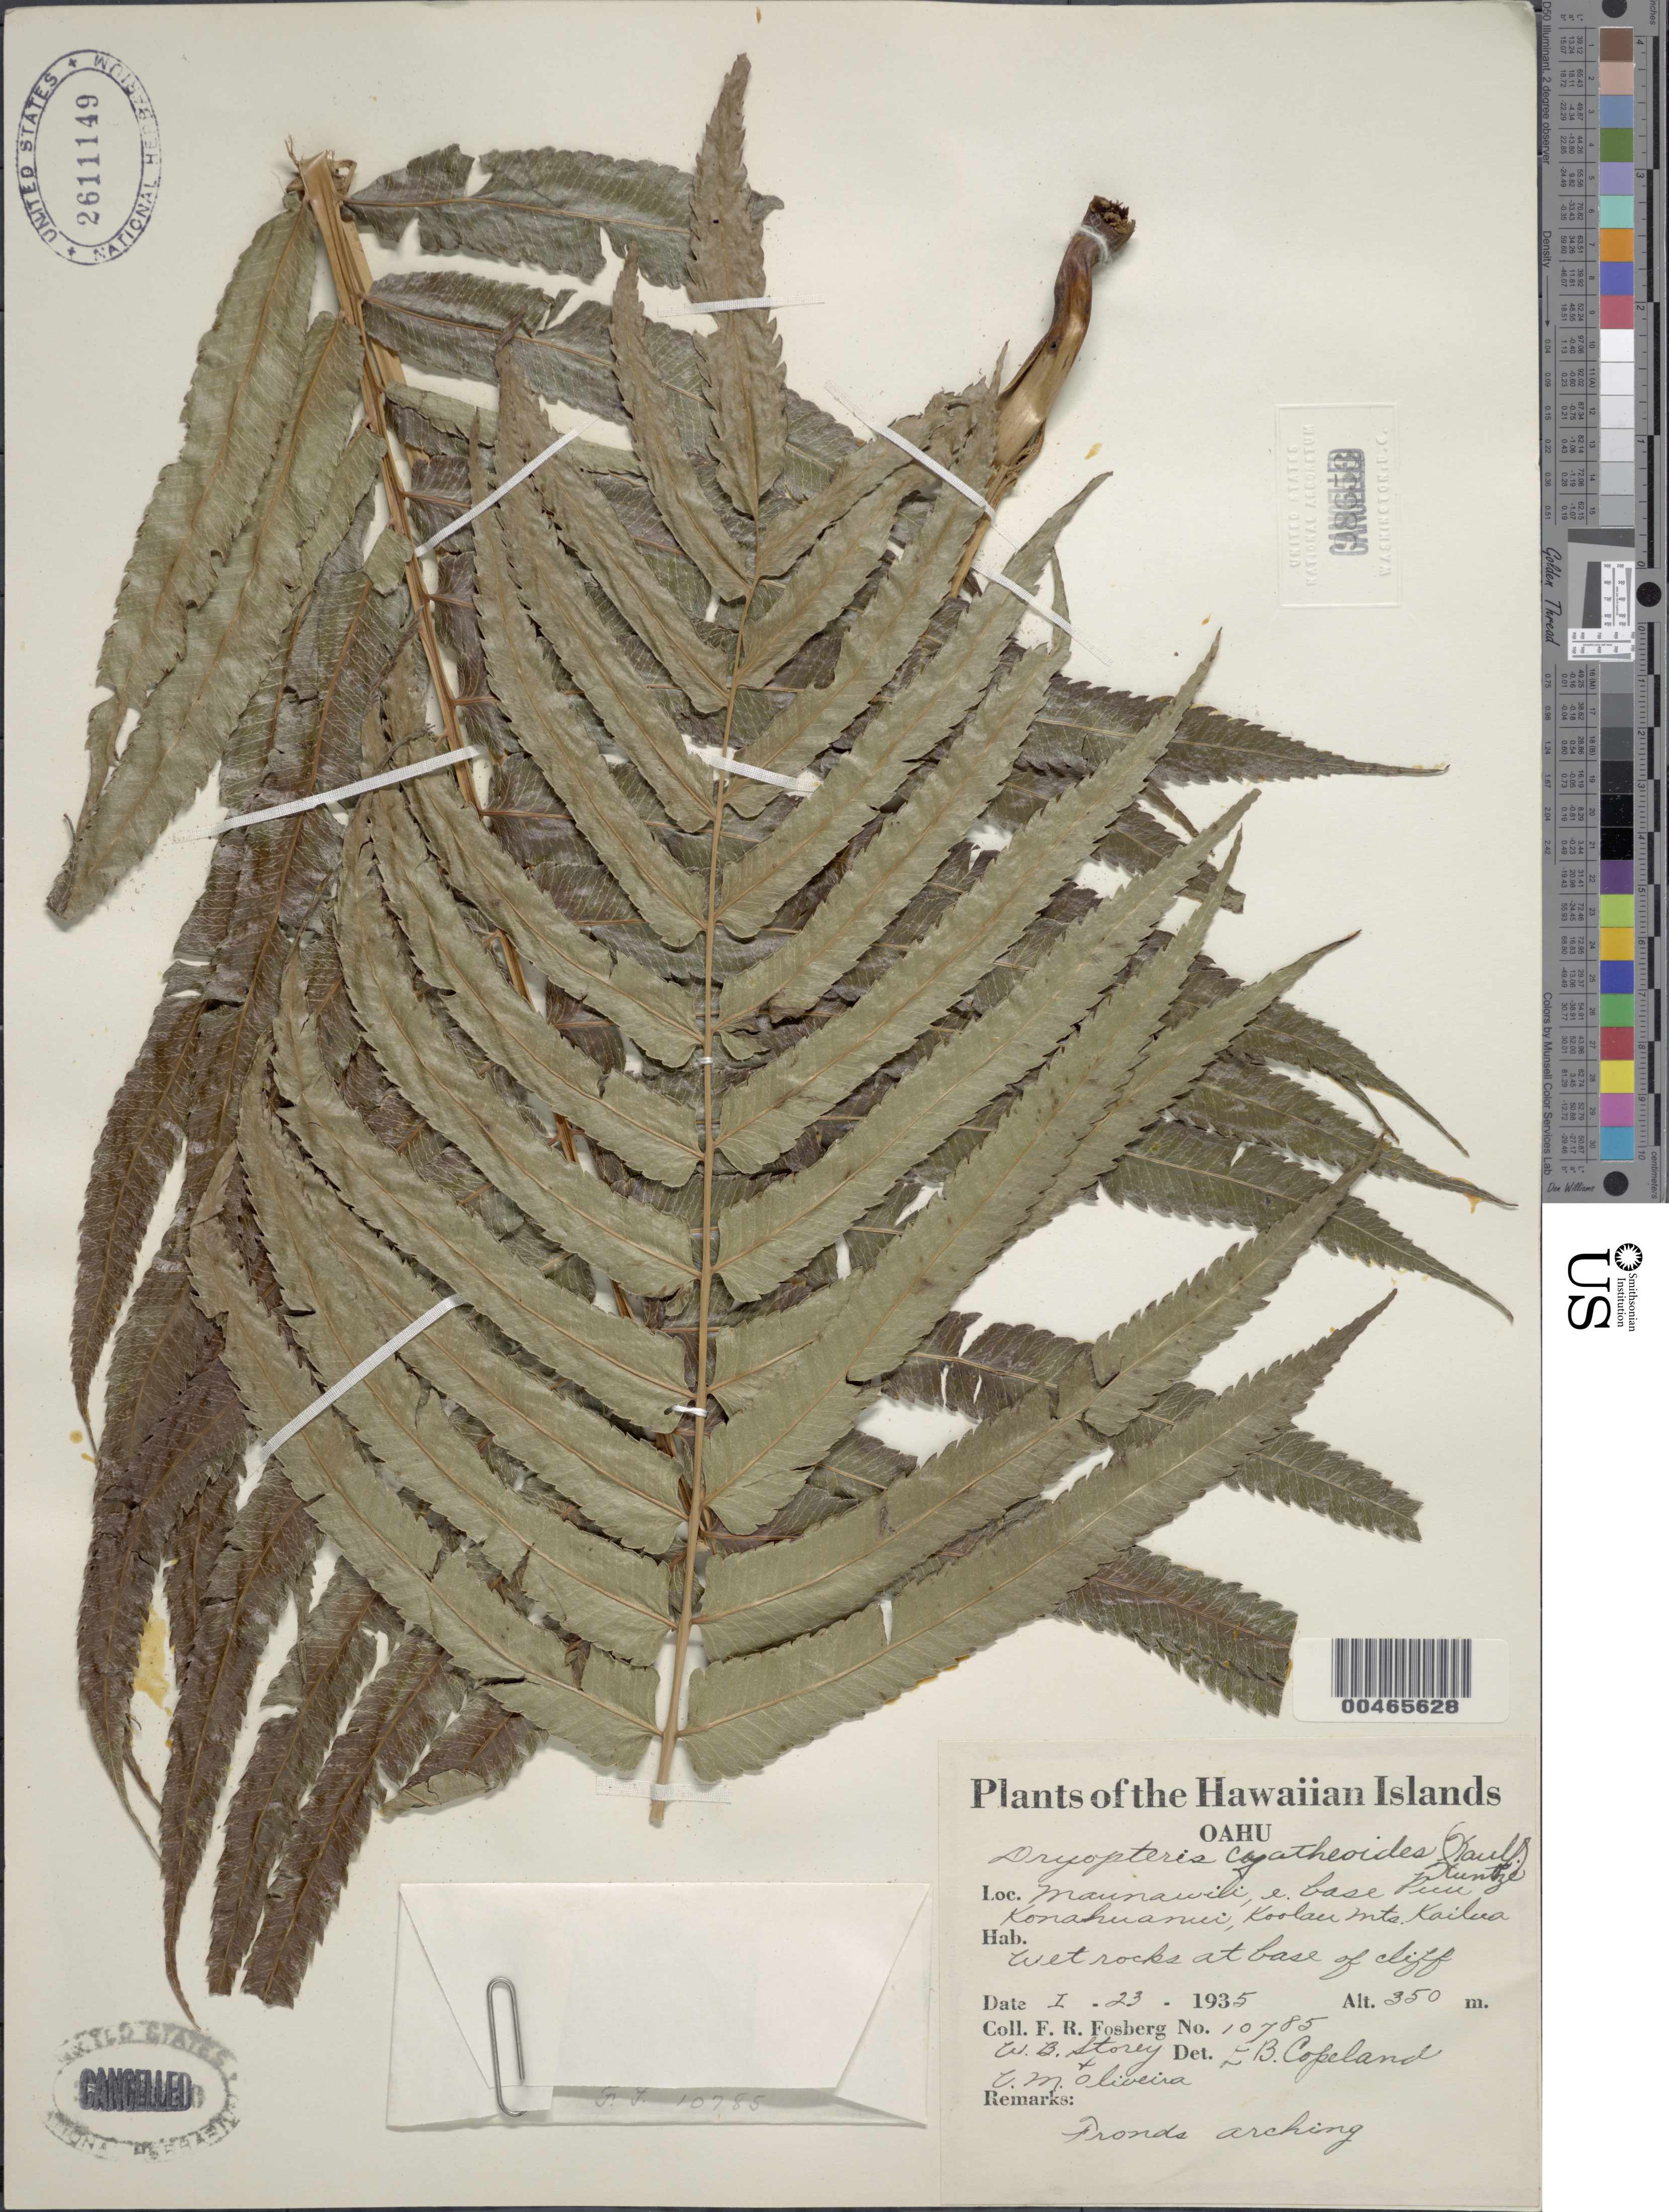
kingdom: Plantae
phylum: Tracheophyta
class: Polypodiopsida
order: Polypodiales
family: Thelypteridaceae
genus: Christella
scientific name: Christella cyatheoides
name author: (Kaulf.) Holttum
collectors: F. R. Fosberg, W. Storey & C. Oliveira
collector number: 10785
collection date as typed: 23 Jan 1935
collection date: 1935-01-23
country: United States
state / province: Hawaii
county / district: Honolulu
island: Oahu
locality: Maunawili, E base Puu Konahuanui, Koolau Mts, Kailua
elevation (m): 350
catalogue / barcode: US 2611149